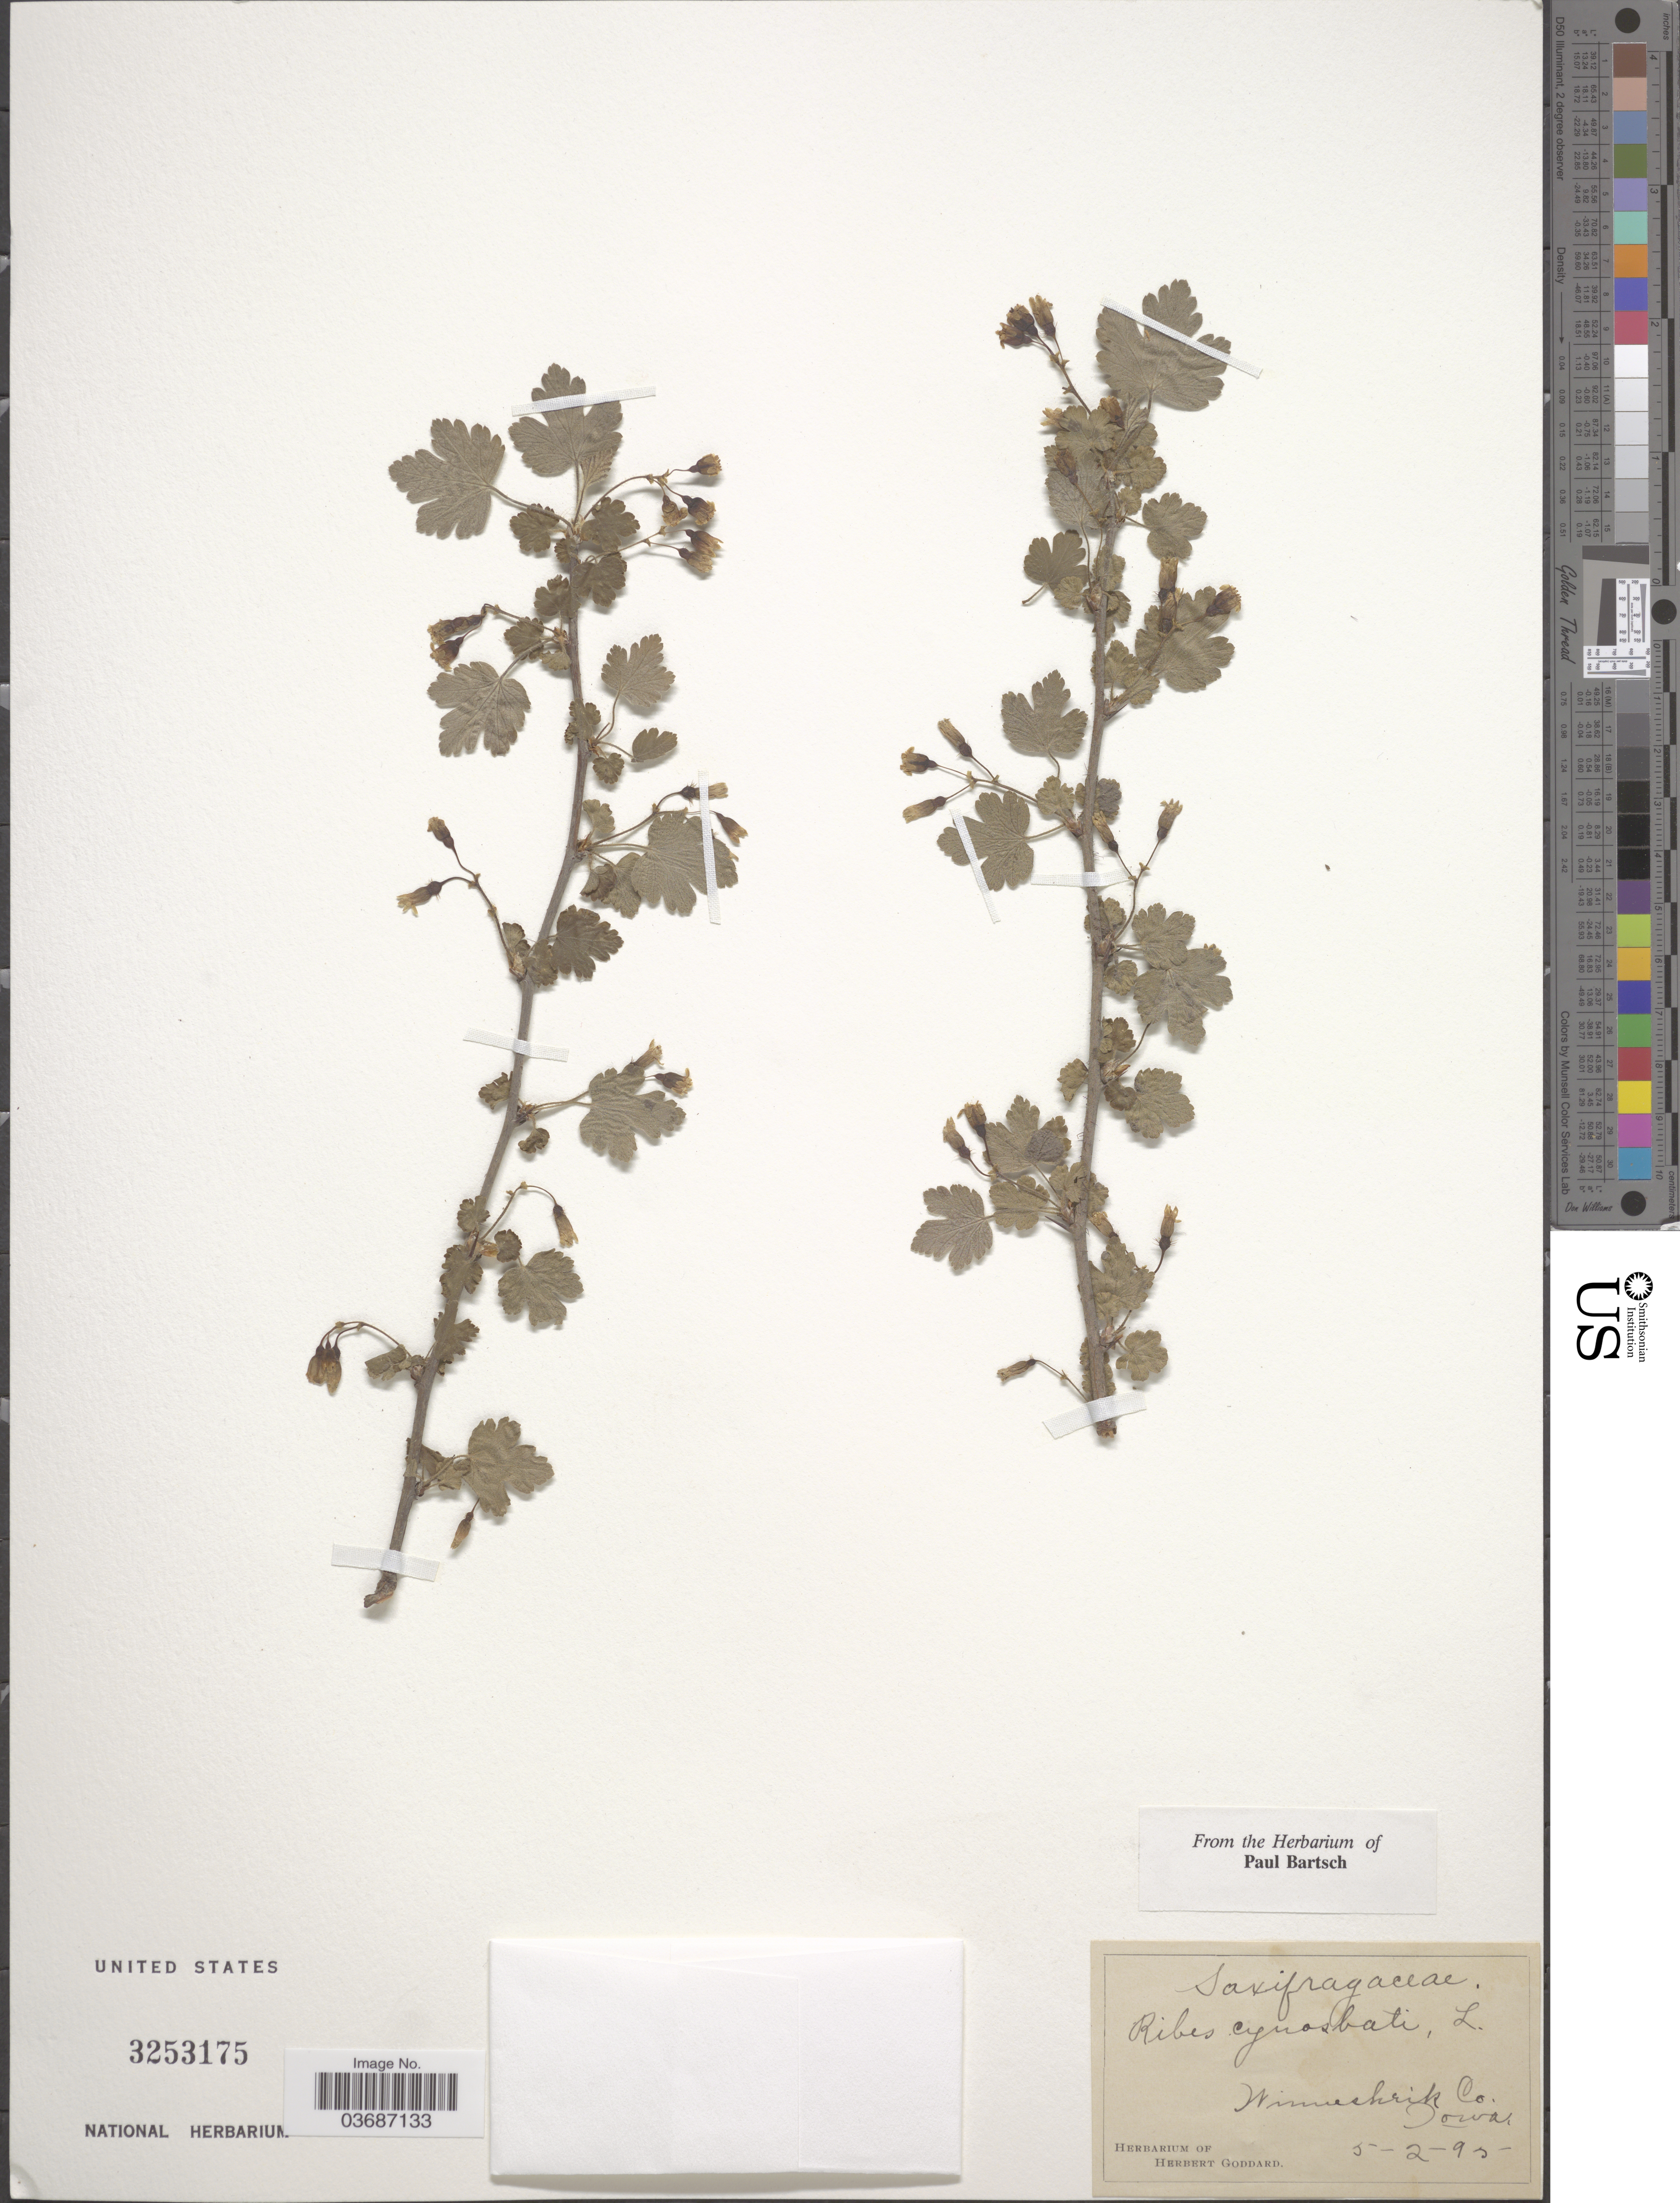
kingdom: Plantae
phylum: Tracheophyta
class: Magnoliopsida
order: Saxifragales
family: Grossulariaceae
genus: Ribes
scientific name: Ribes cynosbati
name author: L.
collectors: ex herb. Herbert Goddard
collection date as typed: Transcribed d/m/y: 2/5/95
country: United States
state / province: Iowa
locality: Winneshiek Co.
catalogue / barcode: US 3253175